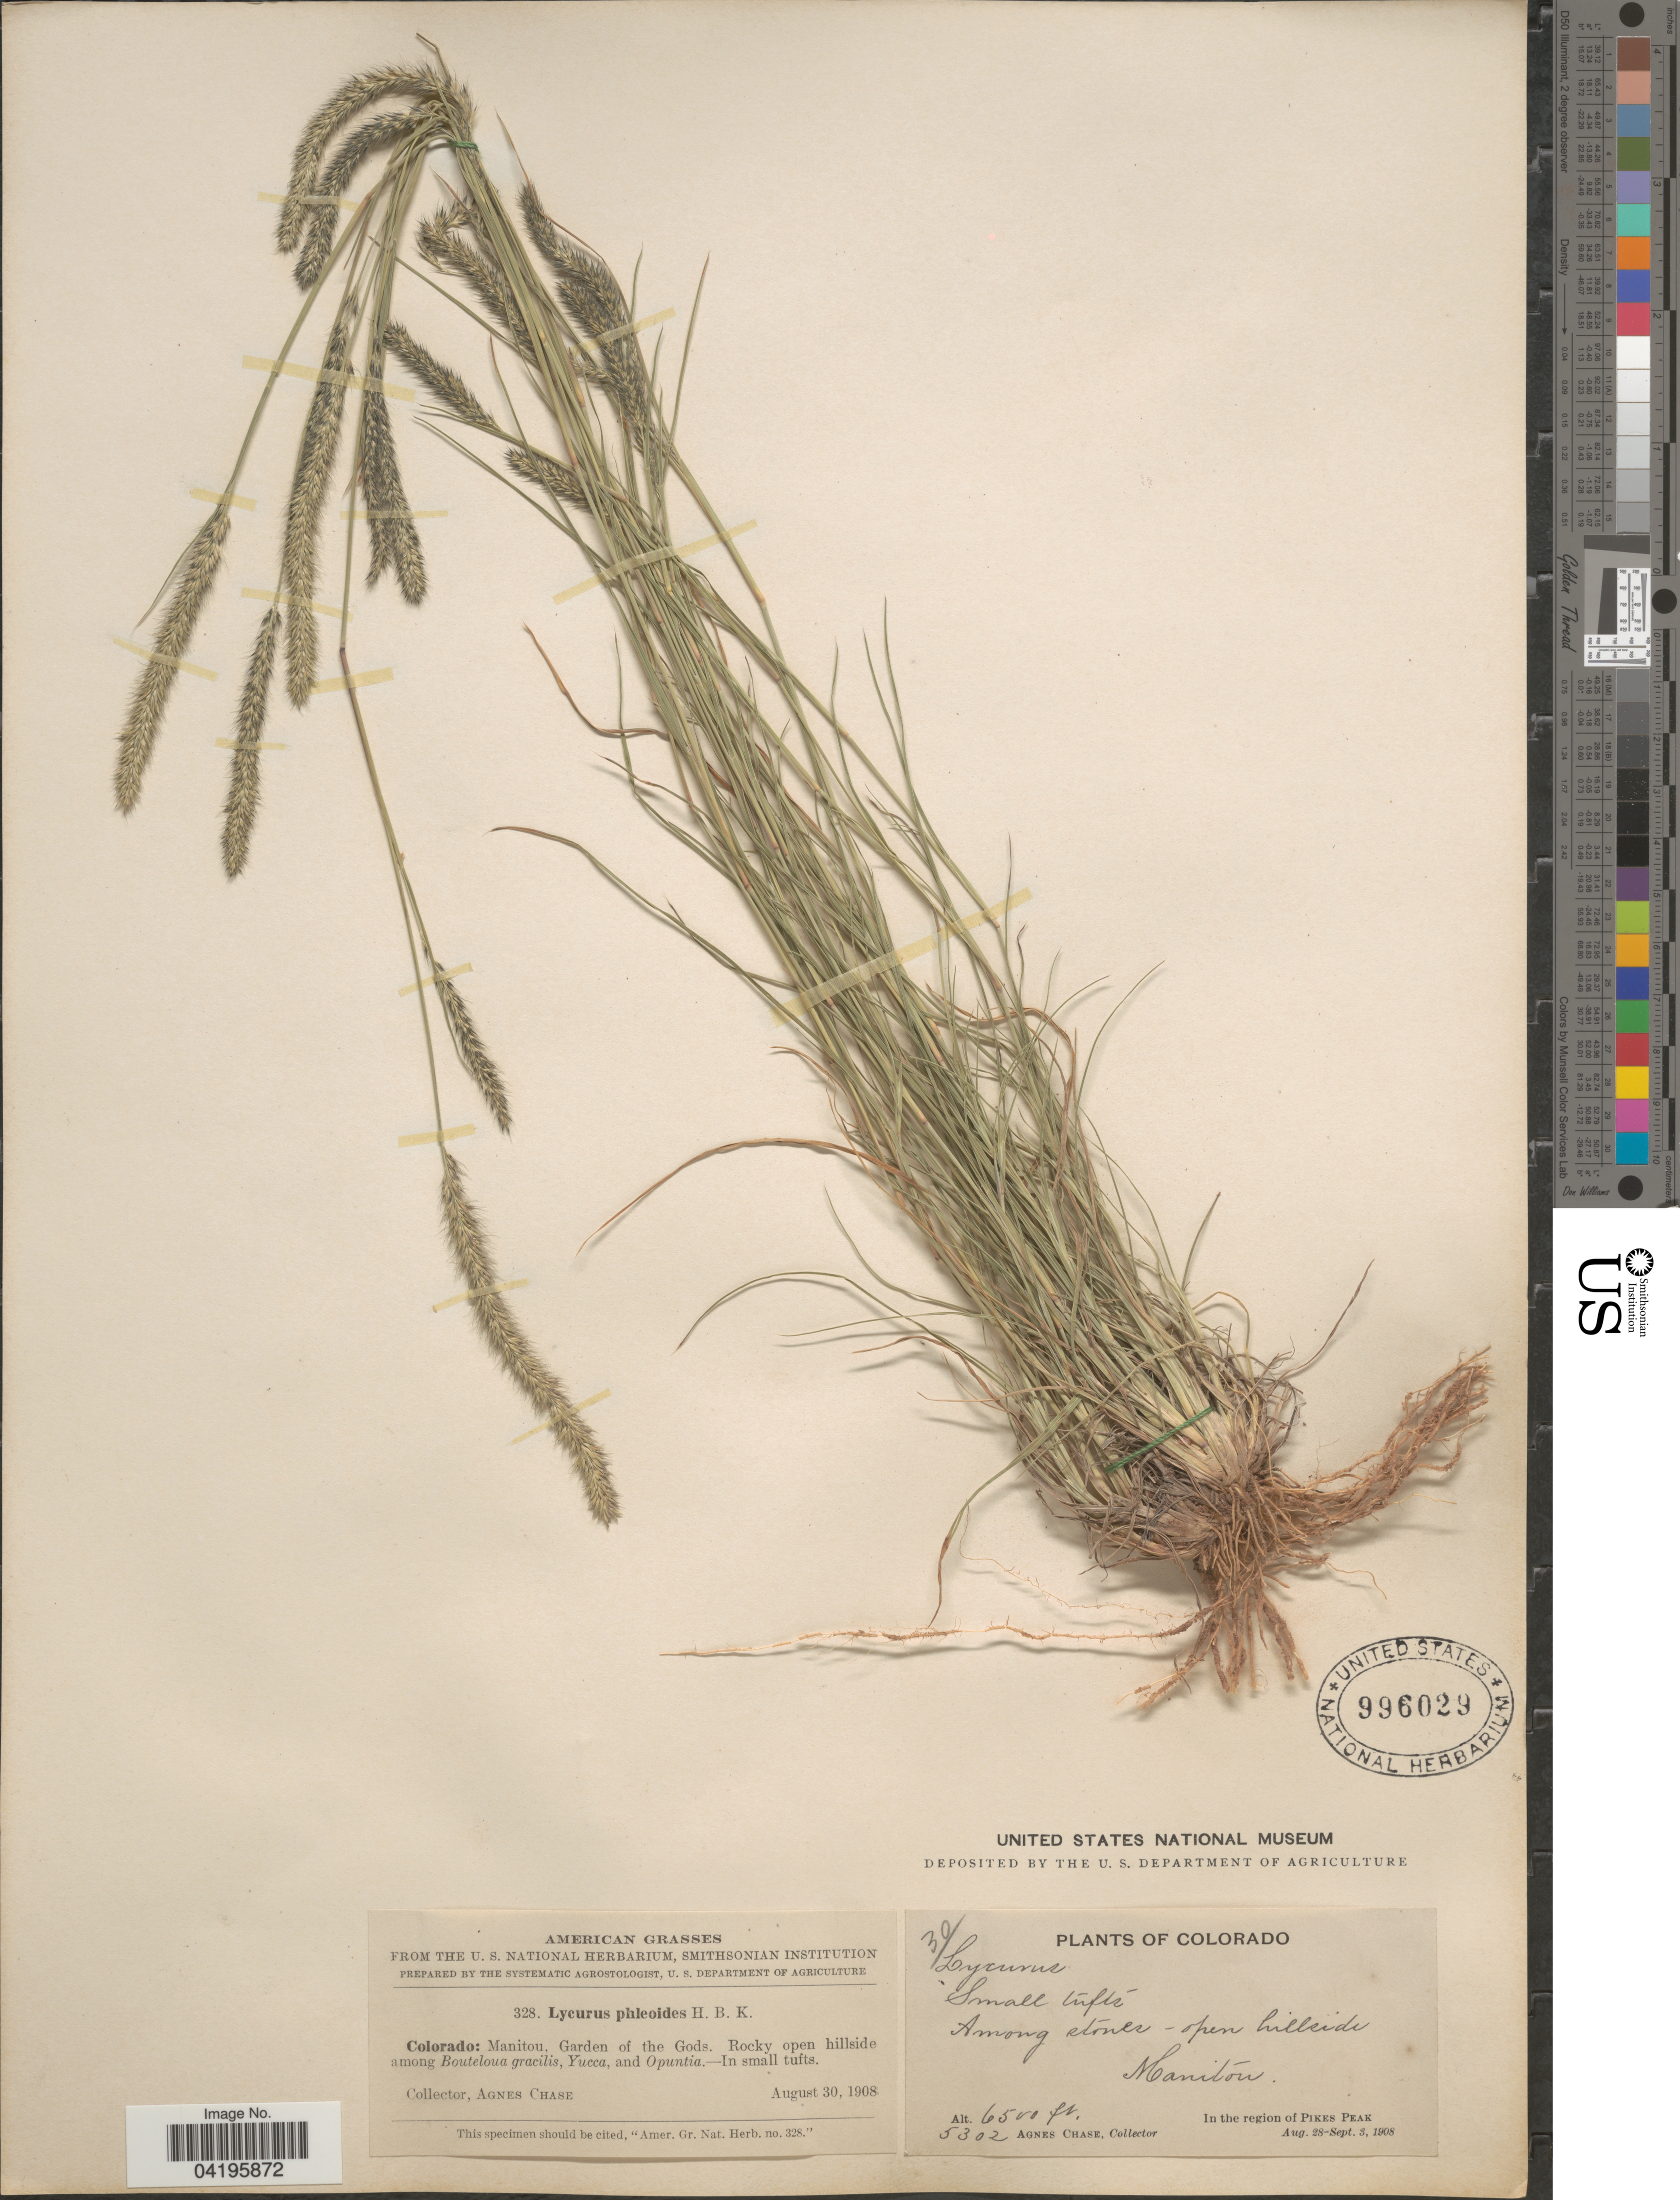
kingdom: Plantae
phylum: Tracheophyta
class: Liliopsida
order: Poales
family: Poaceae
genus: Muhlenbergia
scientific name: Muhlenbergia phleoides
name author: (Kunth) Columbus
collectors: A. Chase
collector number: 5302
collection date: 1908-08-30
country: United States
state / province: Colorado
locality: Manitou. Garden of the Gods. In the region of Pikes Peak.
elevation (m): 1981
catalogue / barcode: US 996029